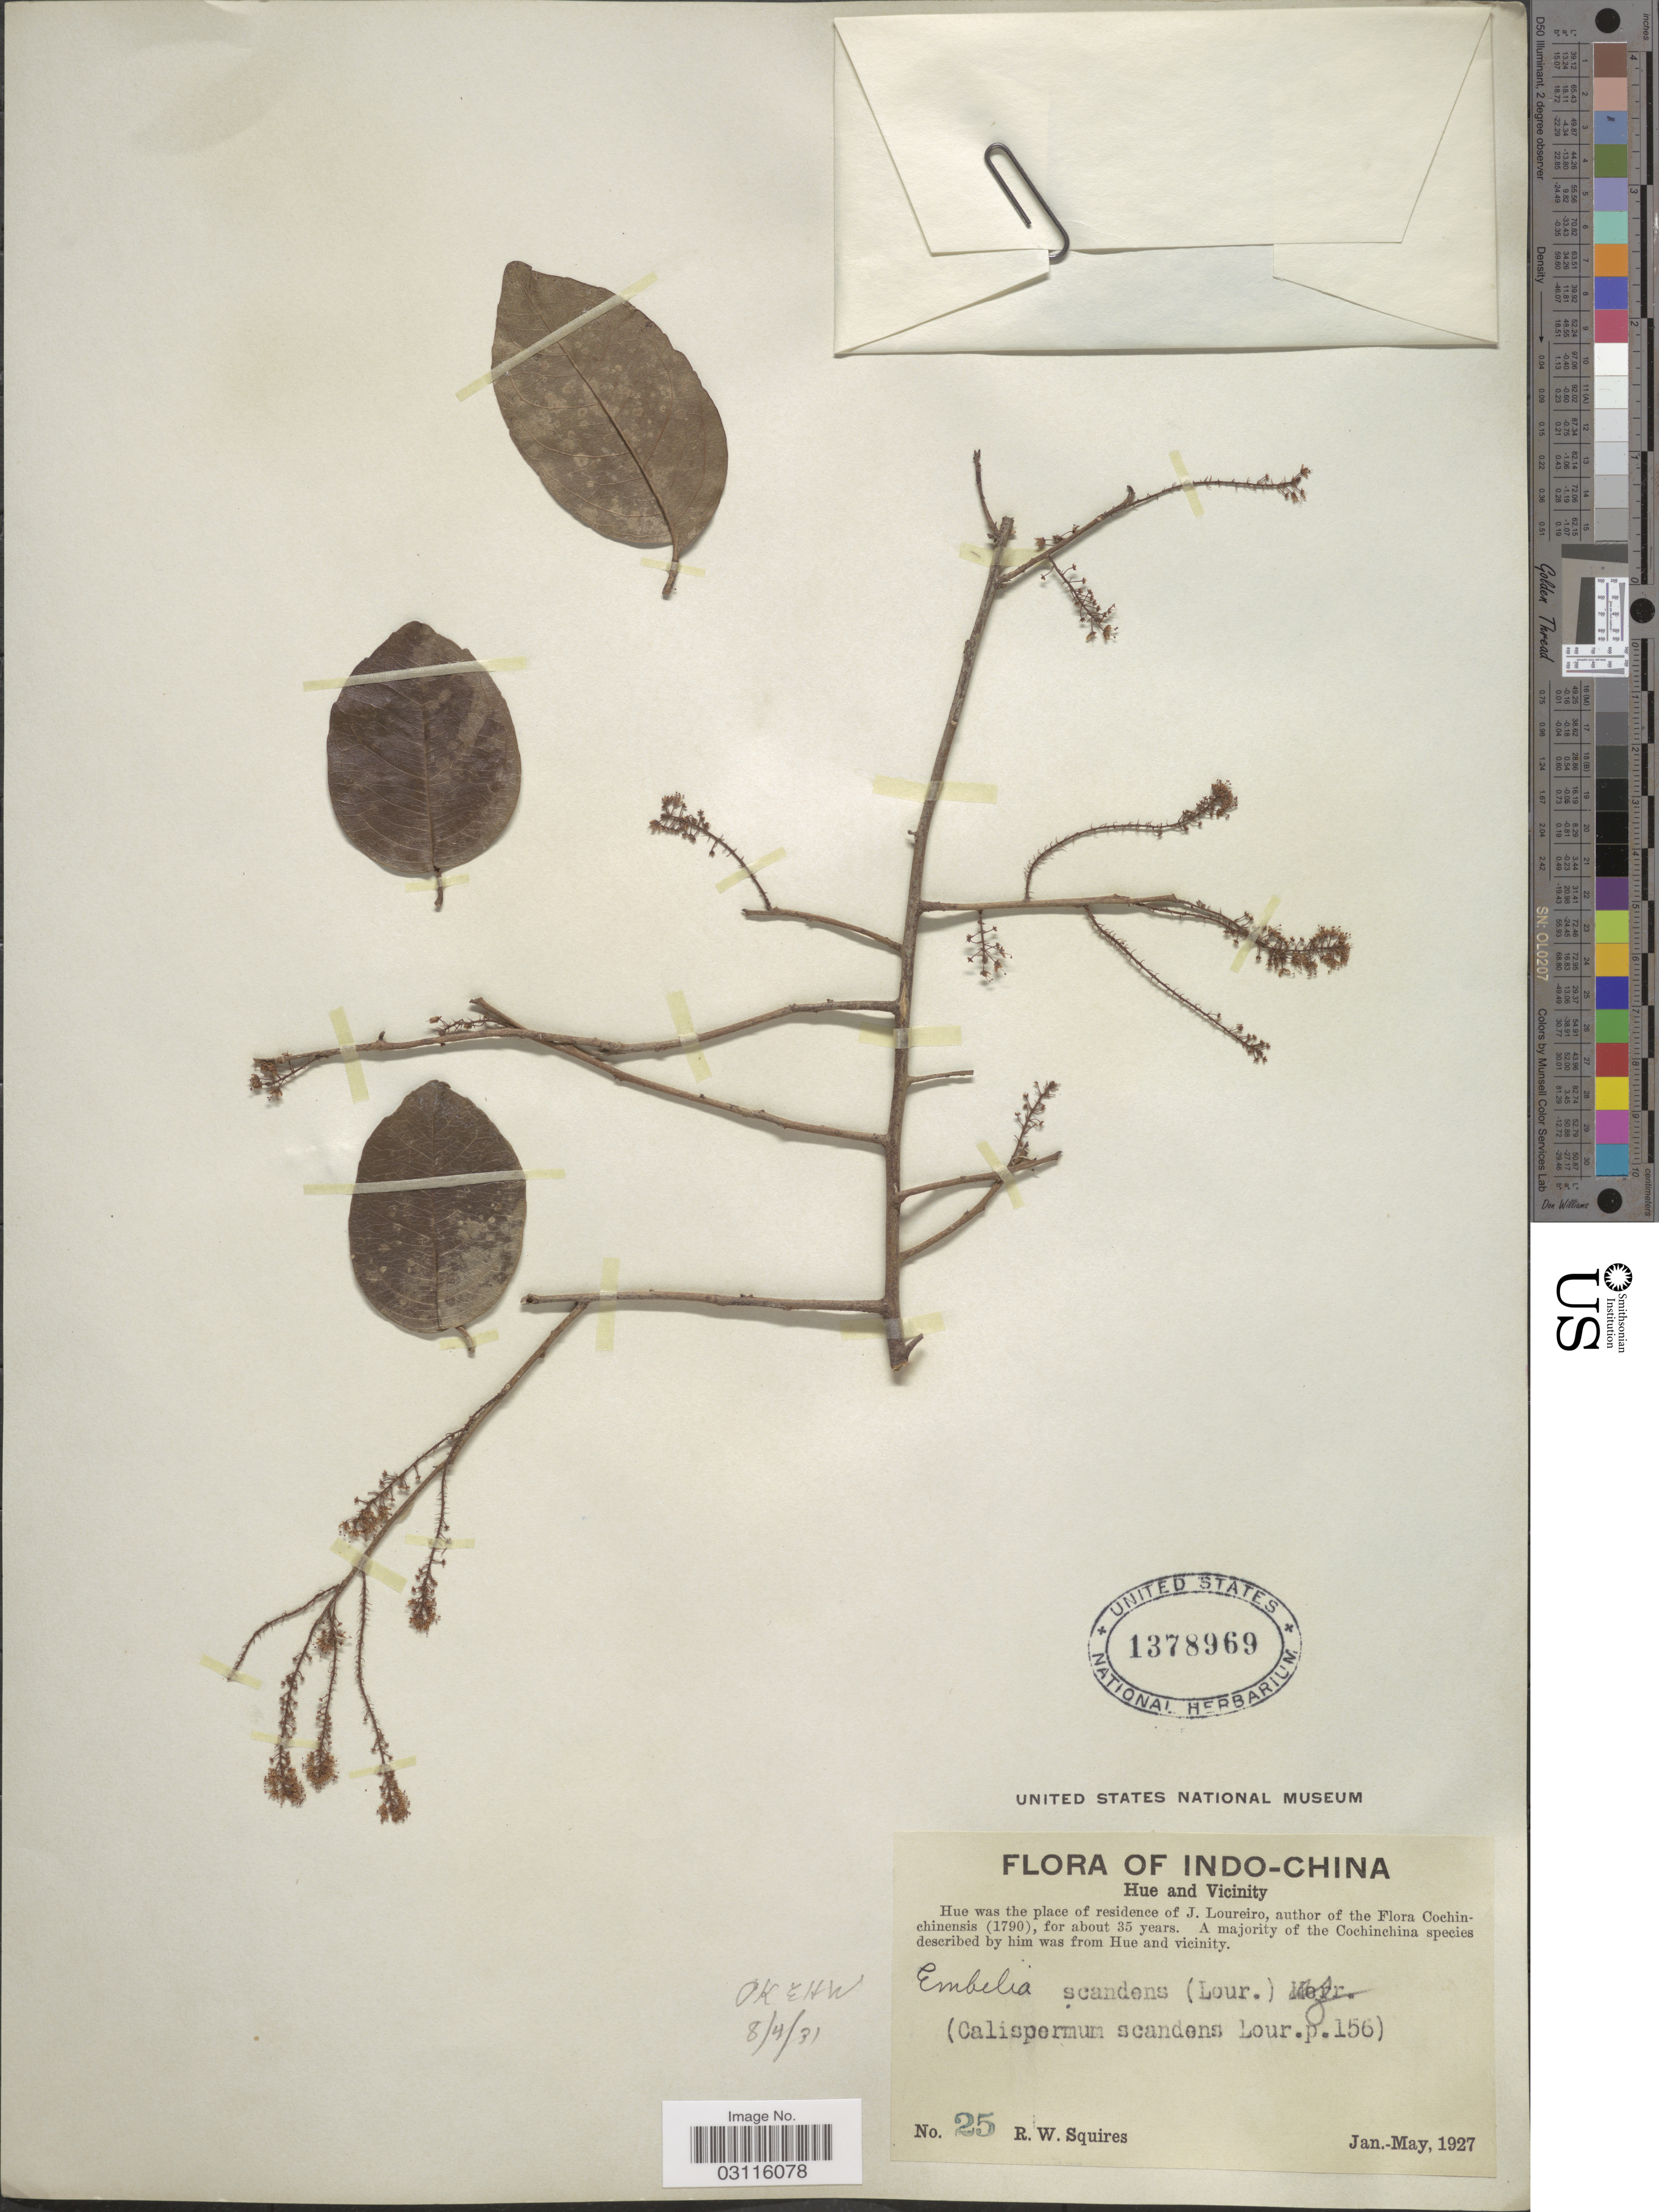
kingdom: Plantae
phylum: Tracheophyta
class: Magnoliopsida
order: Ericales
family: Primulaceae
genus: Embelia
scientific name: Embelia scandens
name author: (Lour.) Mez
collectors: R. Squires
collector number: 25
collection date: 1927-01/1927-05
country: Vietnam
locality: Indo-China, Hue and Vicinity.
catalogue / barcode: US 1378969